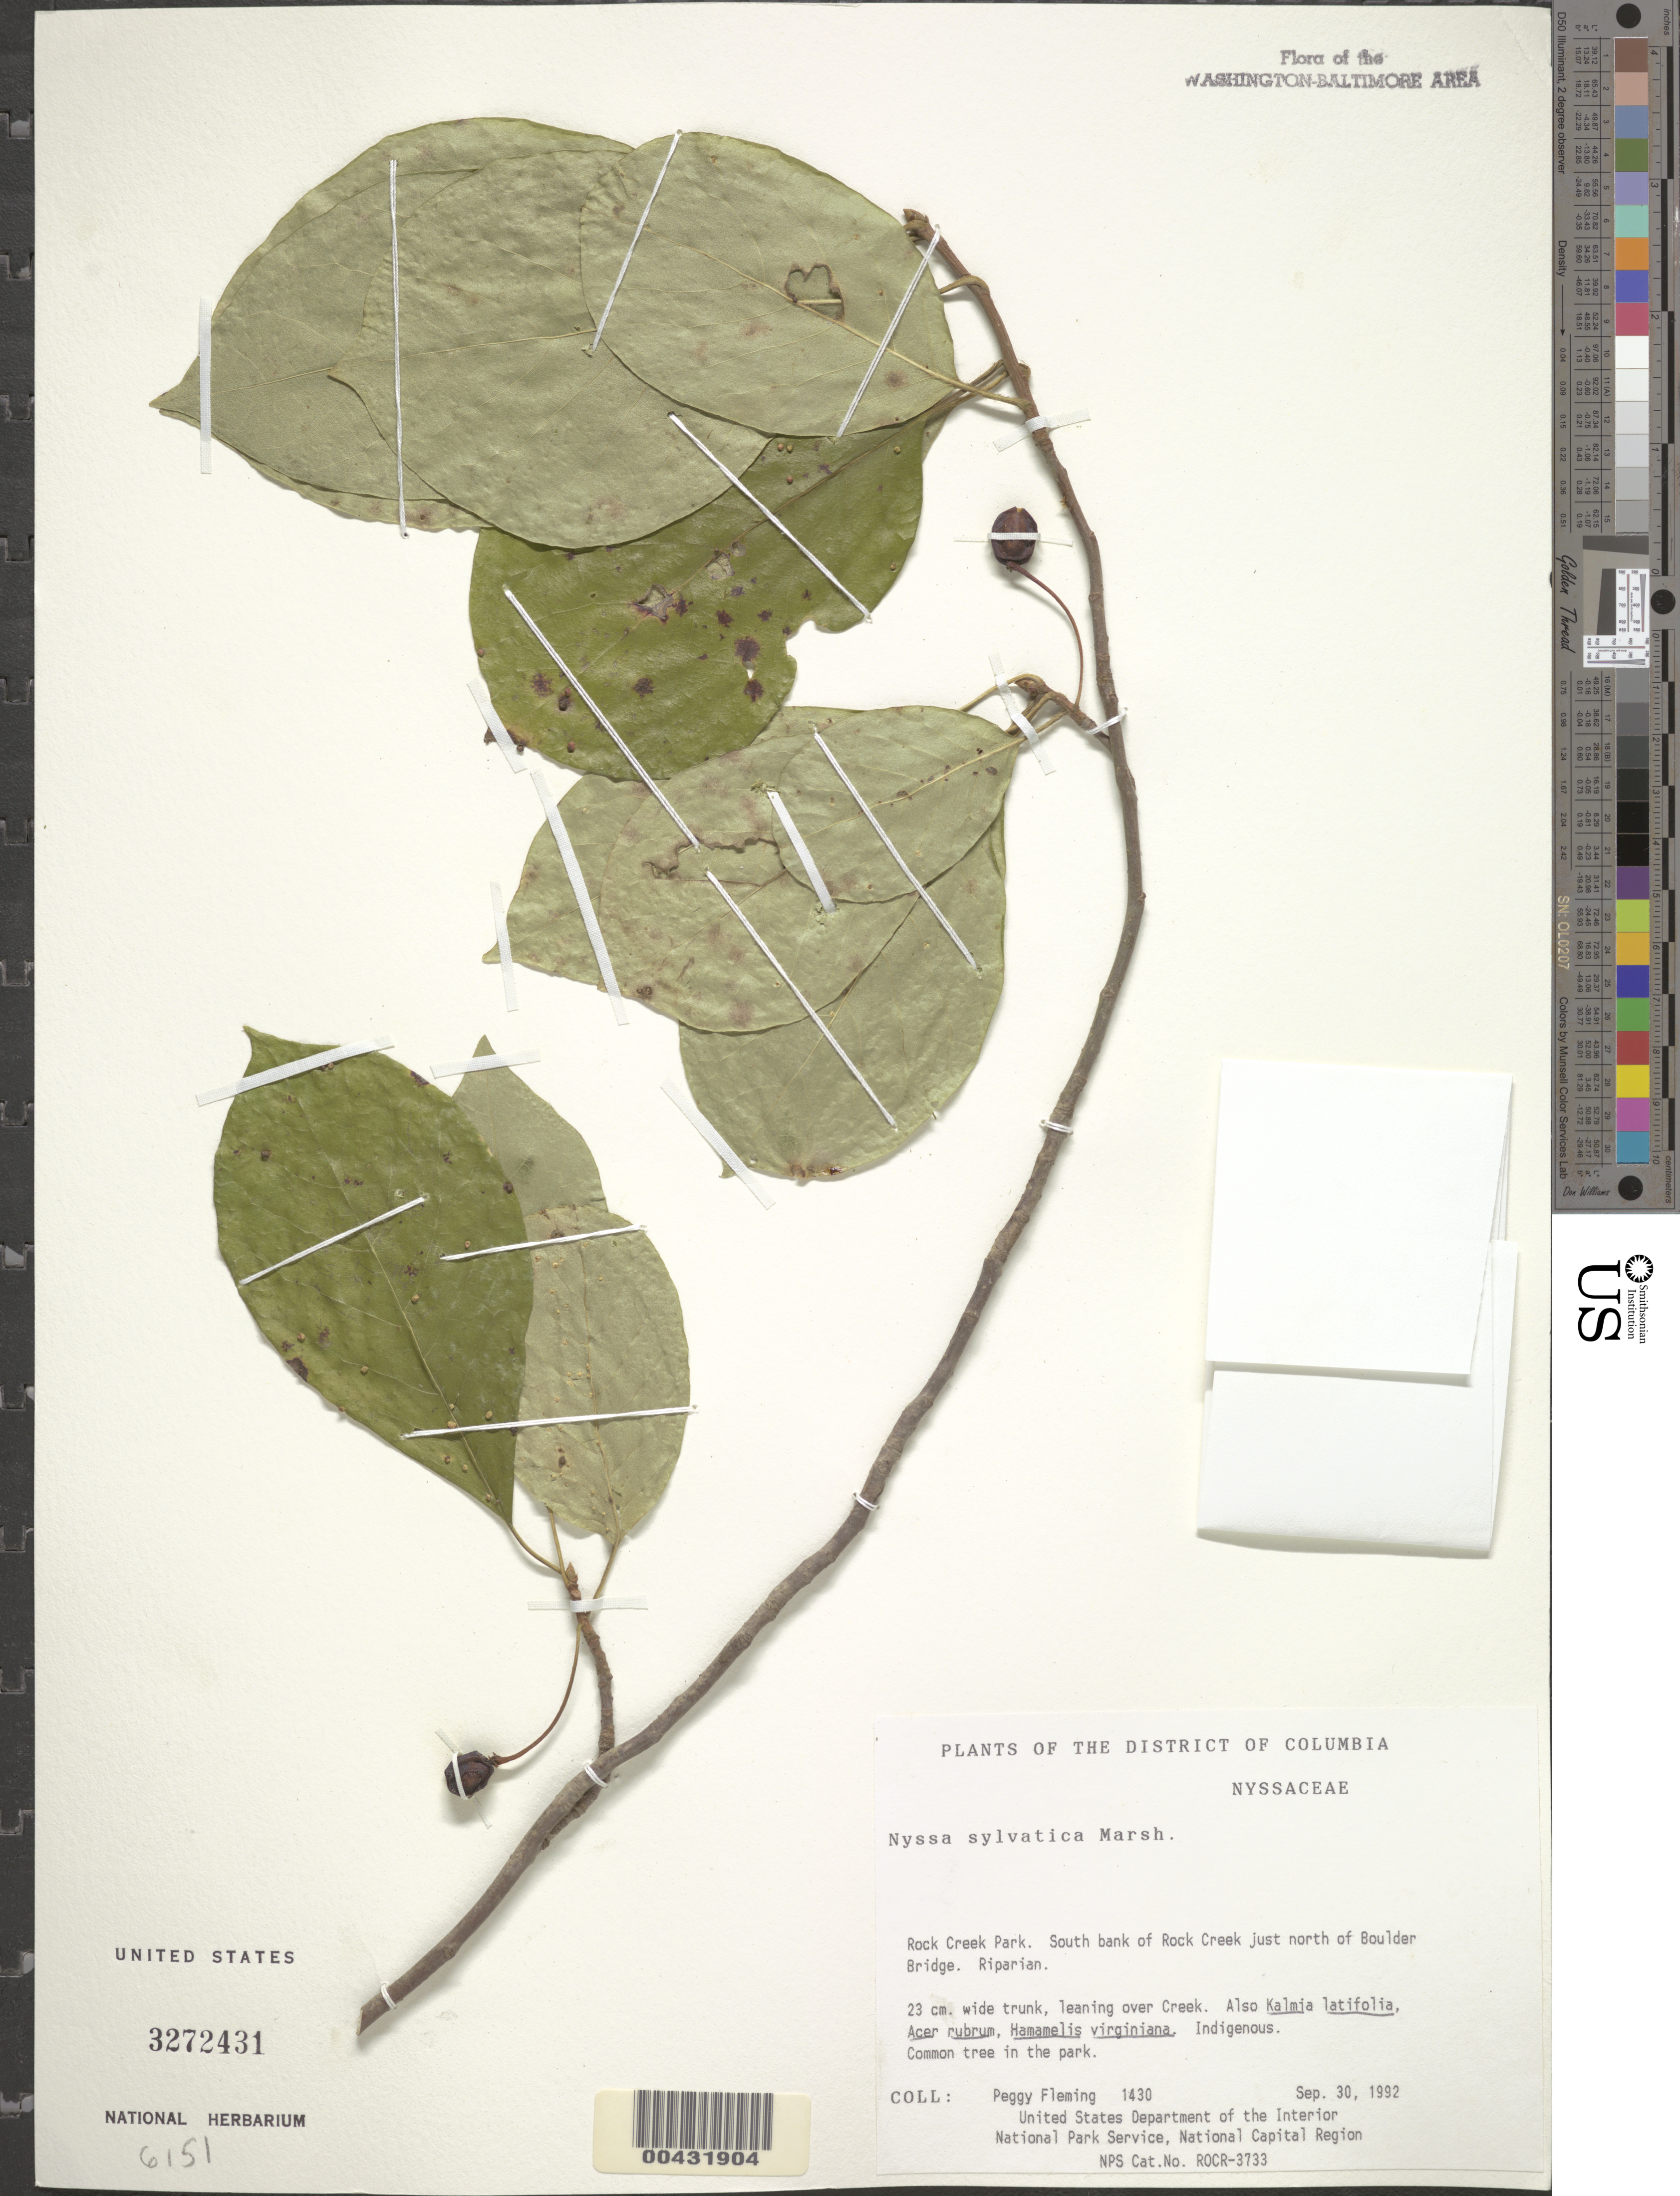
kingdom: Plantae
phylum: Tracheophyta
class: Magnoliopsida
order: Cornales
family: Nyssaceae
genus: Nyssa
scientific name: Nyssa sylvatica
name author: Marshall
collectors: P. Fleming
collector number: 1430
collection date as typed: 30 Sep 1992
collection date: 1992-09-30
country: United States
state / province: District of Columbia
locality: Rock Creek Park, N of Boulder Bridge Rock Creek Park & vicinity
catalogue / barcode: US 3272431